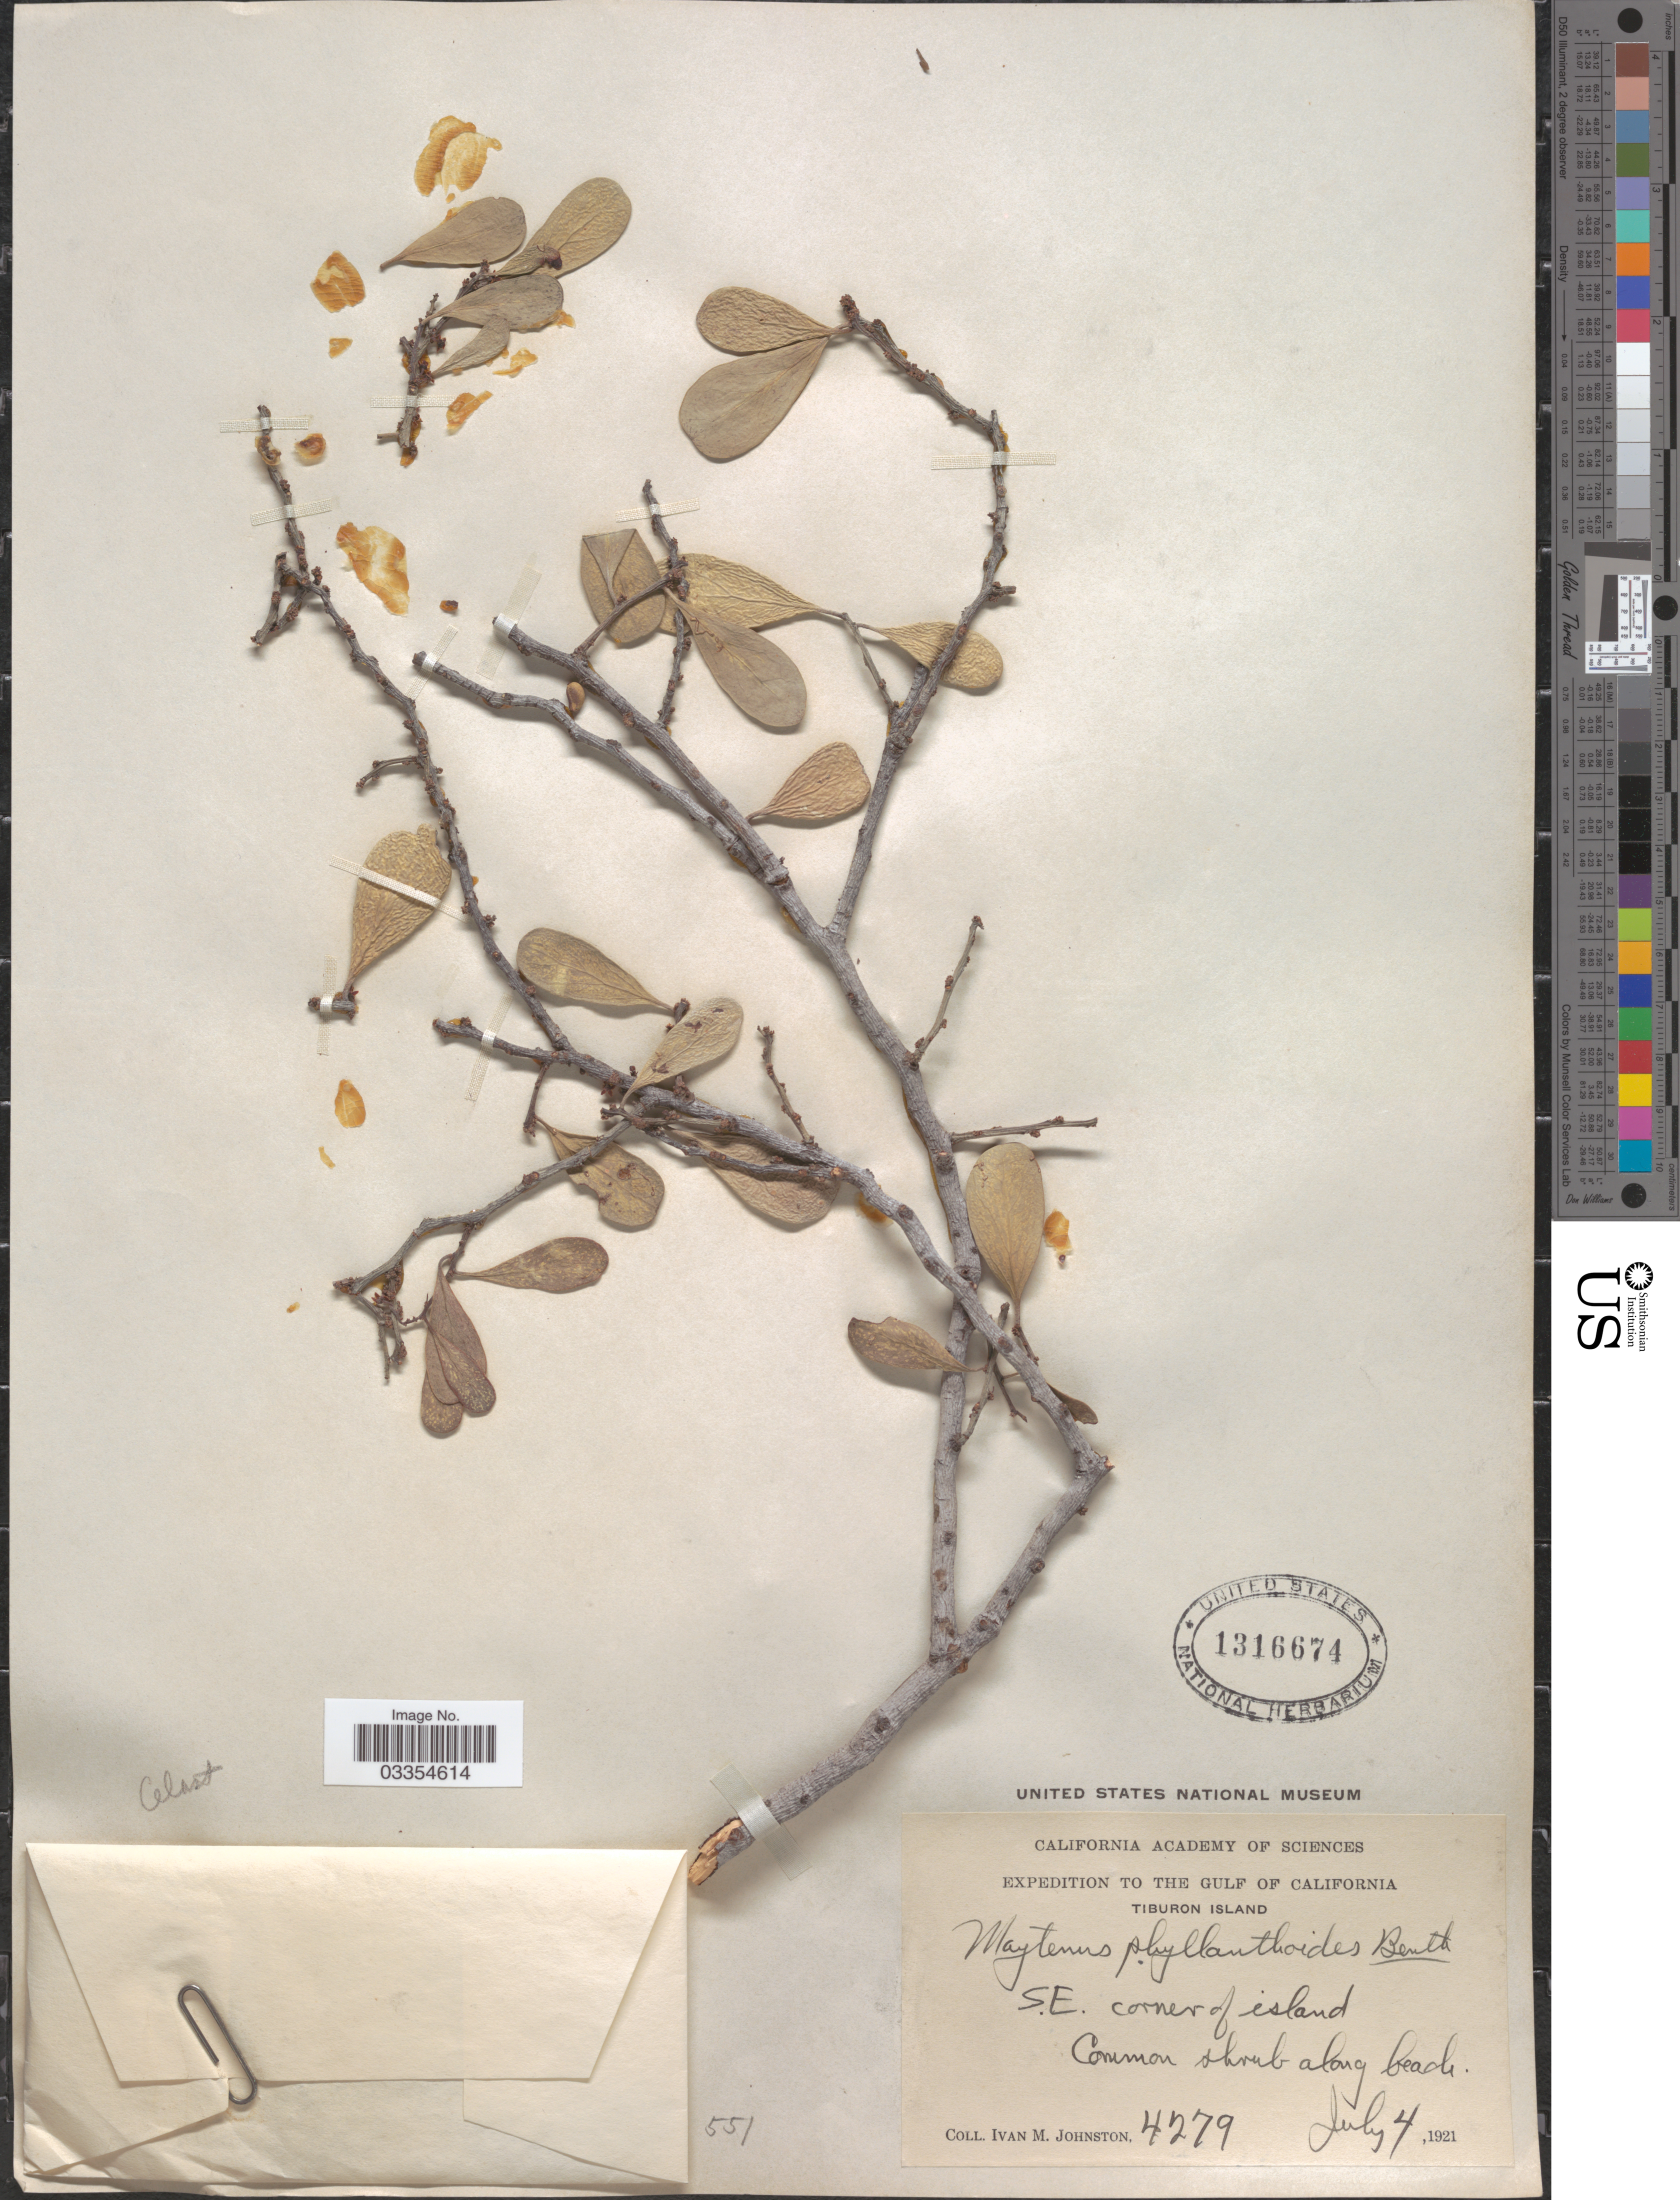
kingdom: Plantae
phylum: Tracheophyta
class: Magnoliopsida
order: Celastrales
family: Celastraceae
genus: Tricerma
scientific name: Tricerma phyllanthoides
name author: (Benth.) Lundell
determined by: Strong, Mark T., (BOT), Smithsonian Institution - National Museum of Natural History (UNITED STATES)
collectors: I.M. Johnston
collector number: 4279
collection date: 1921-07-04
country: Mexico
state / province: Sonora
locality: The Gulf of California, Tiburon Island, S.E. corner of island.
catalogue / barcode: US 1316674